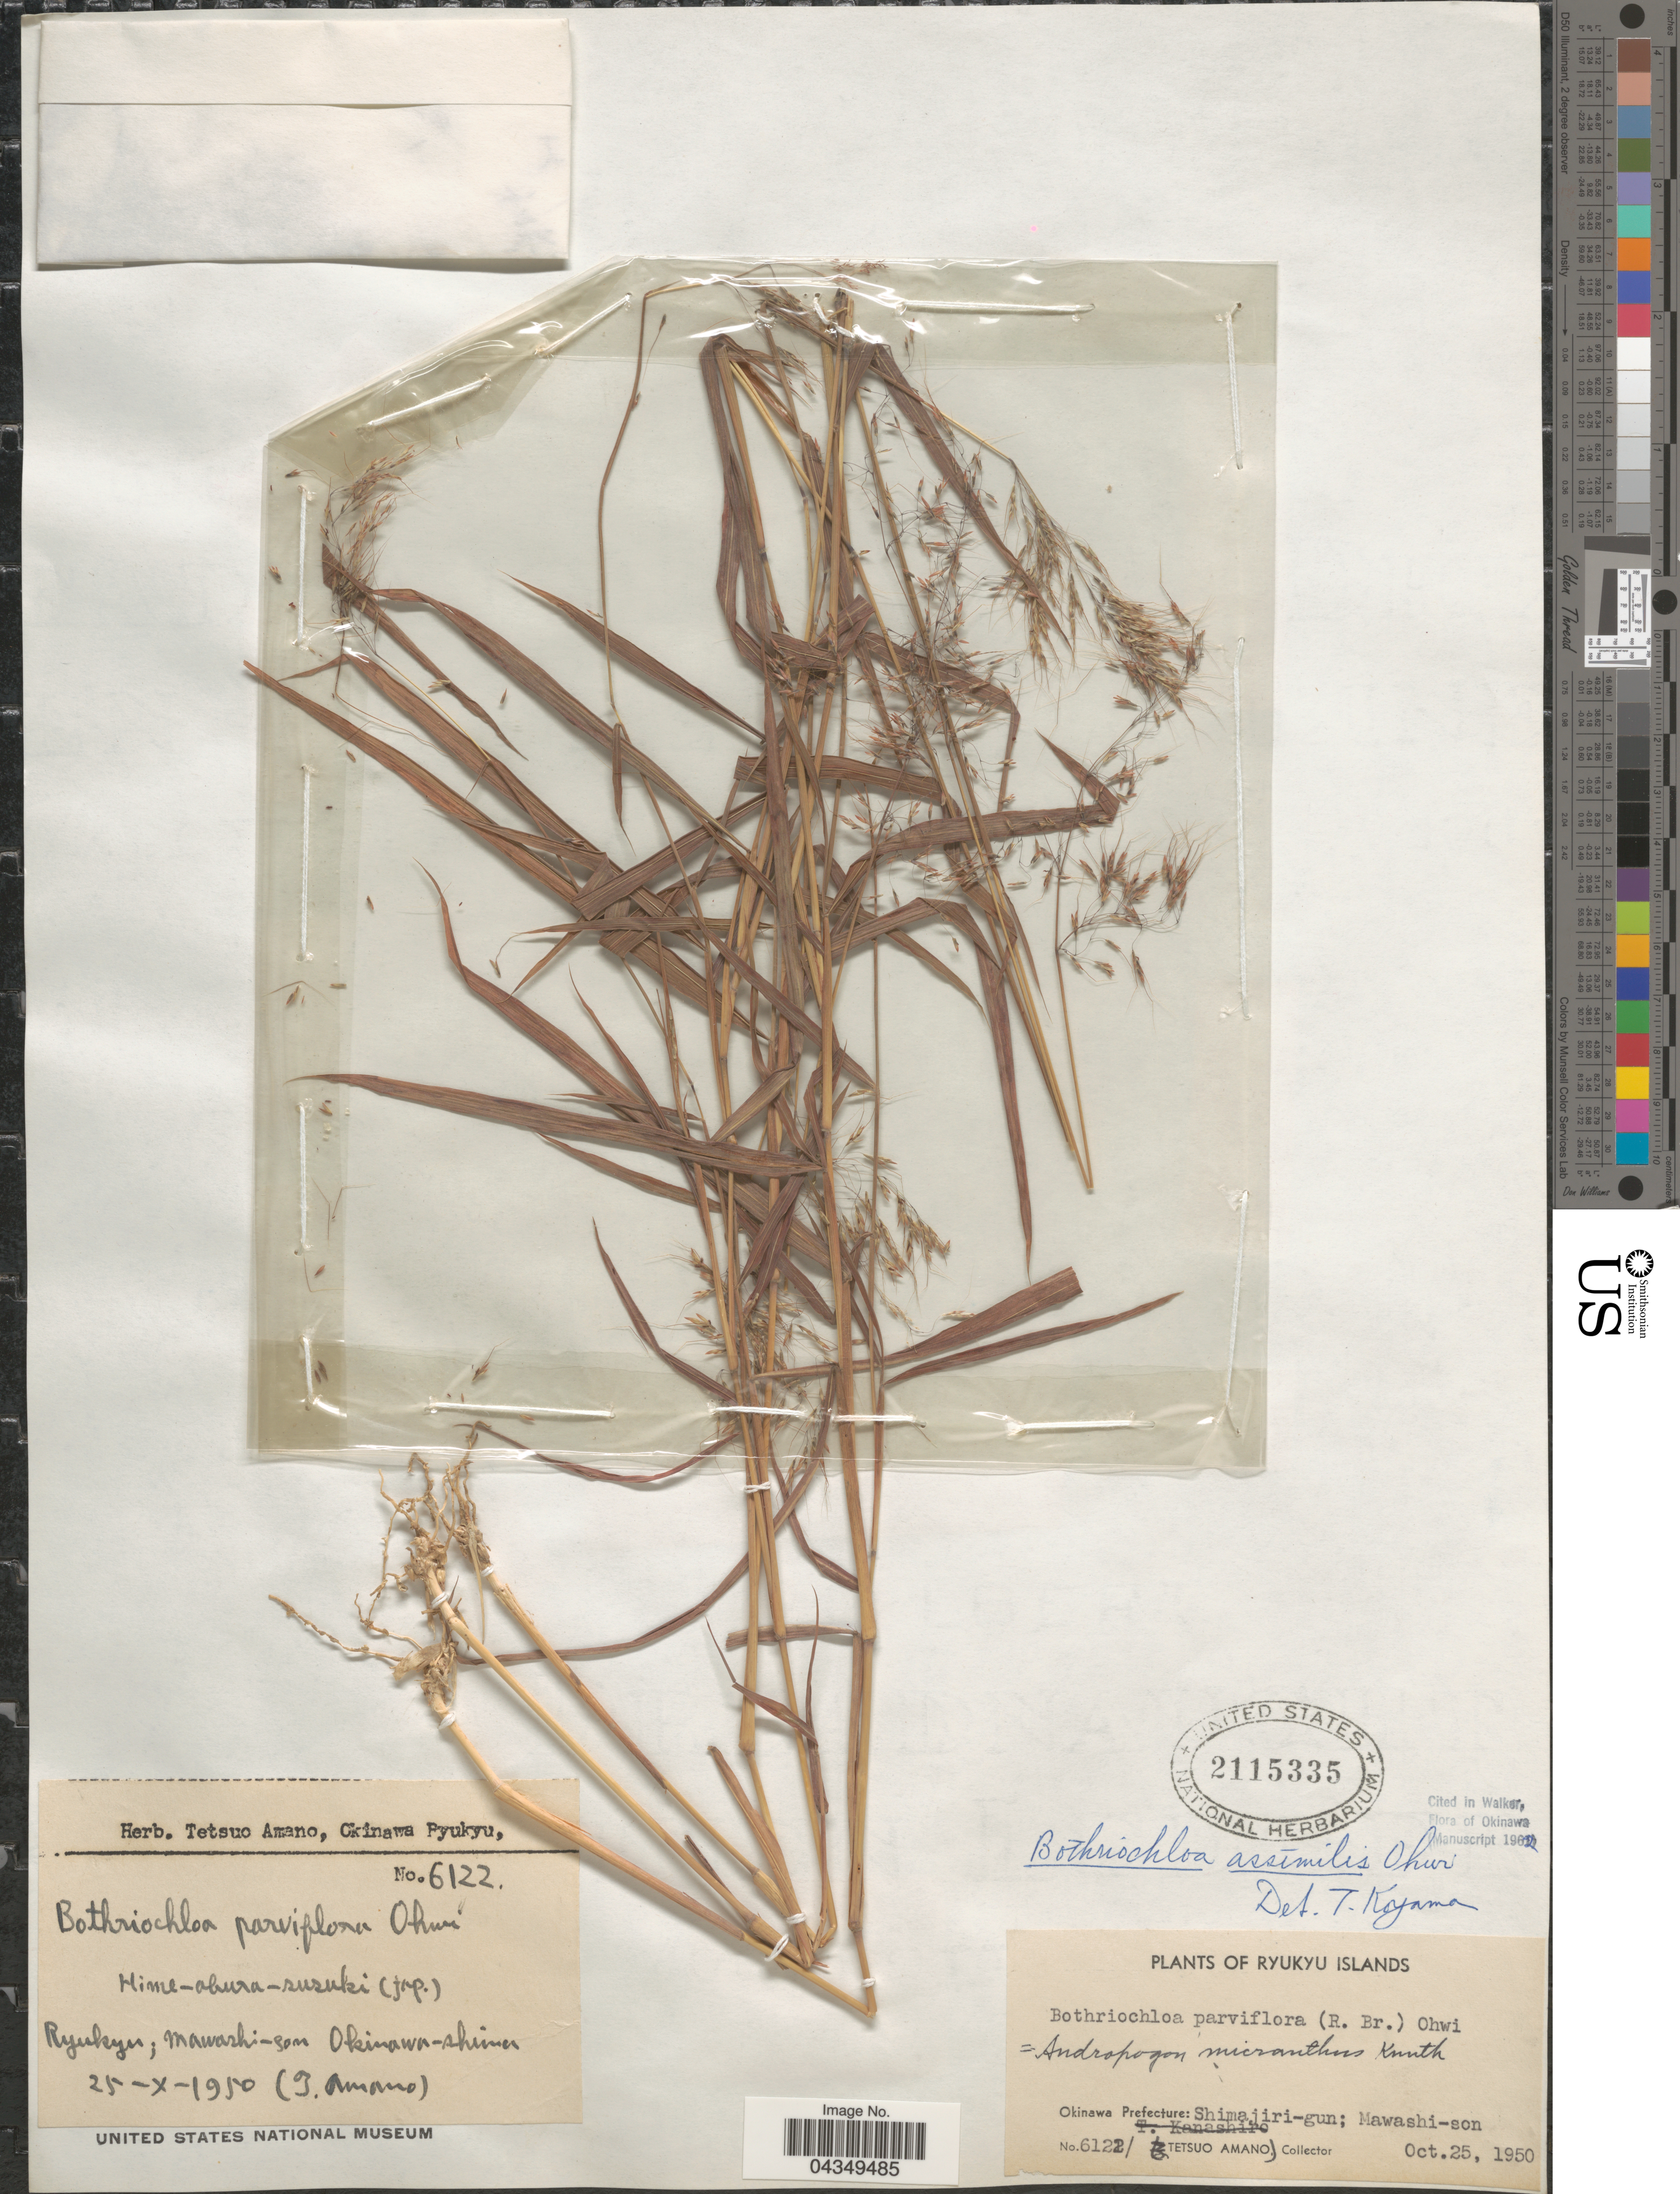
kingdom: Plantae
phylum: Tracheophyta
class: Liliopsida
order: Poales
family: Poaceae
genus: Capillipedium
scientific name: Capillipedium parviflorum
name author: (R. Br.) Stapf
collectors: T. Amano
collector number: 6122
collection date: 1950-10-25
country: Japan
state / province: Okinawa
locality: Ryukyu Islands. Okinawa Prefecture: Shimajiri-gun; Mawashi-son. Okinawa-shima.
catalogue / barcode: US 2115335